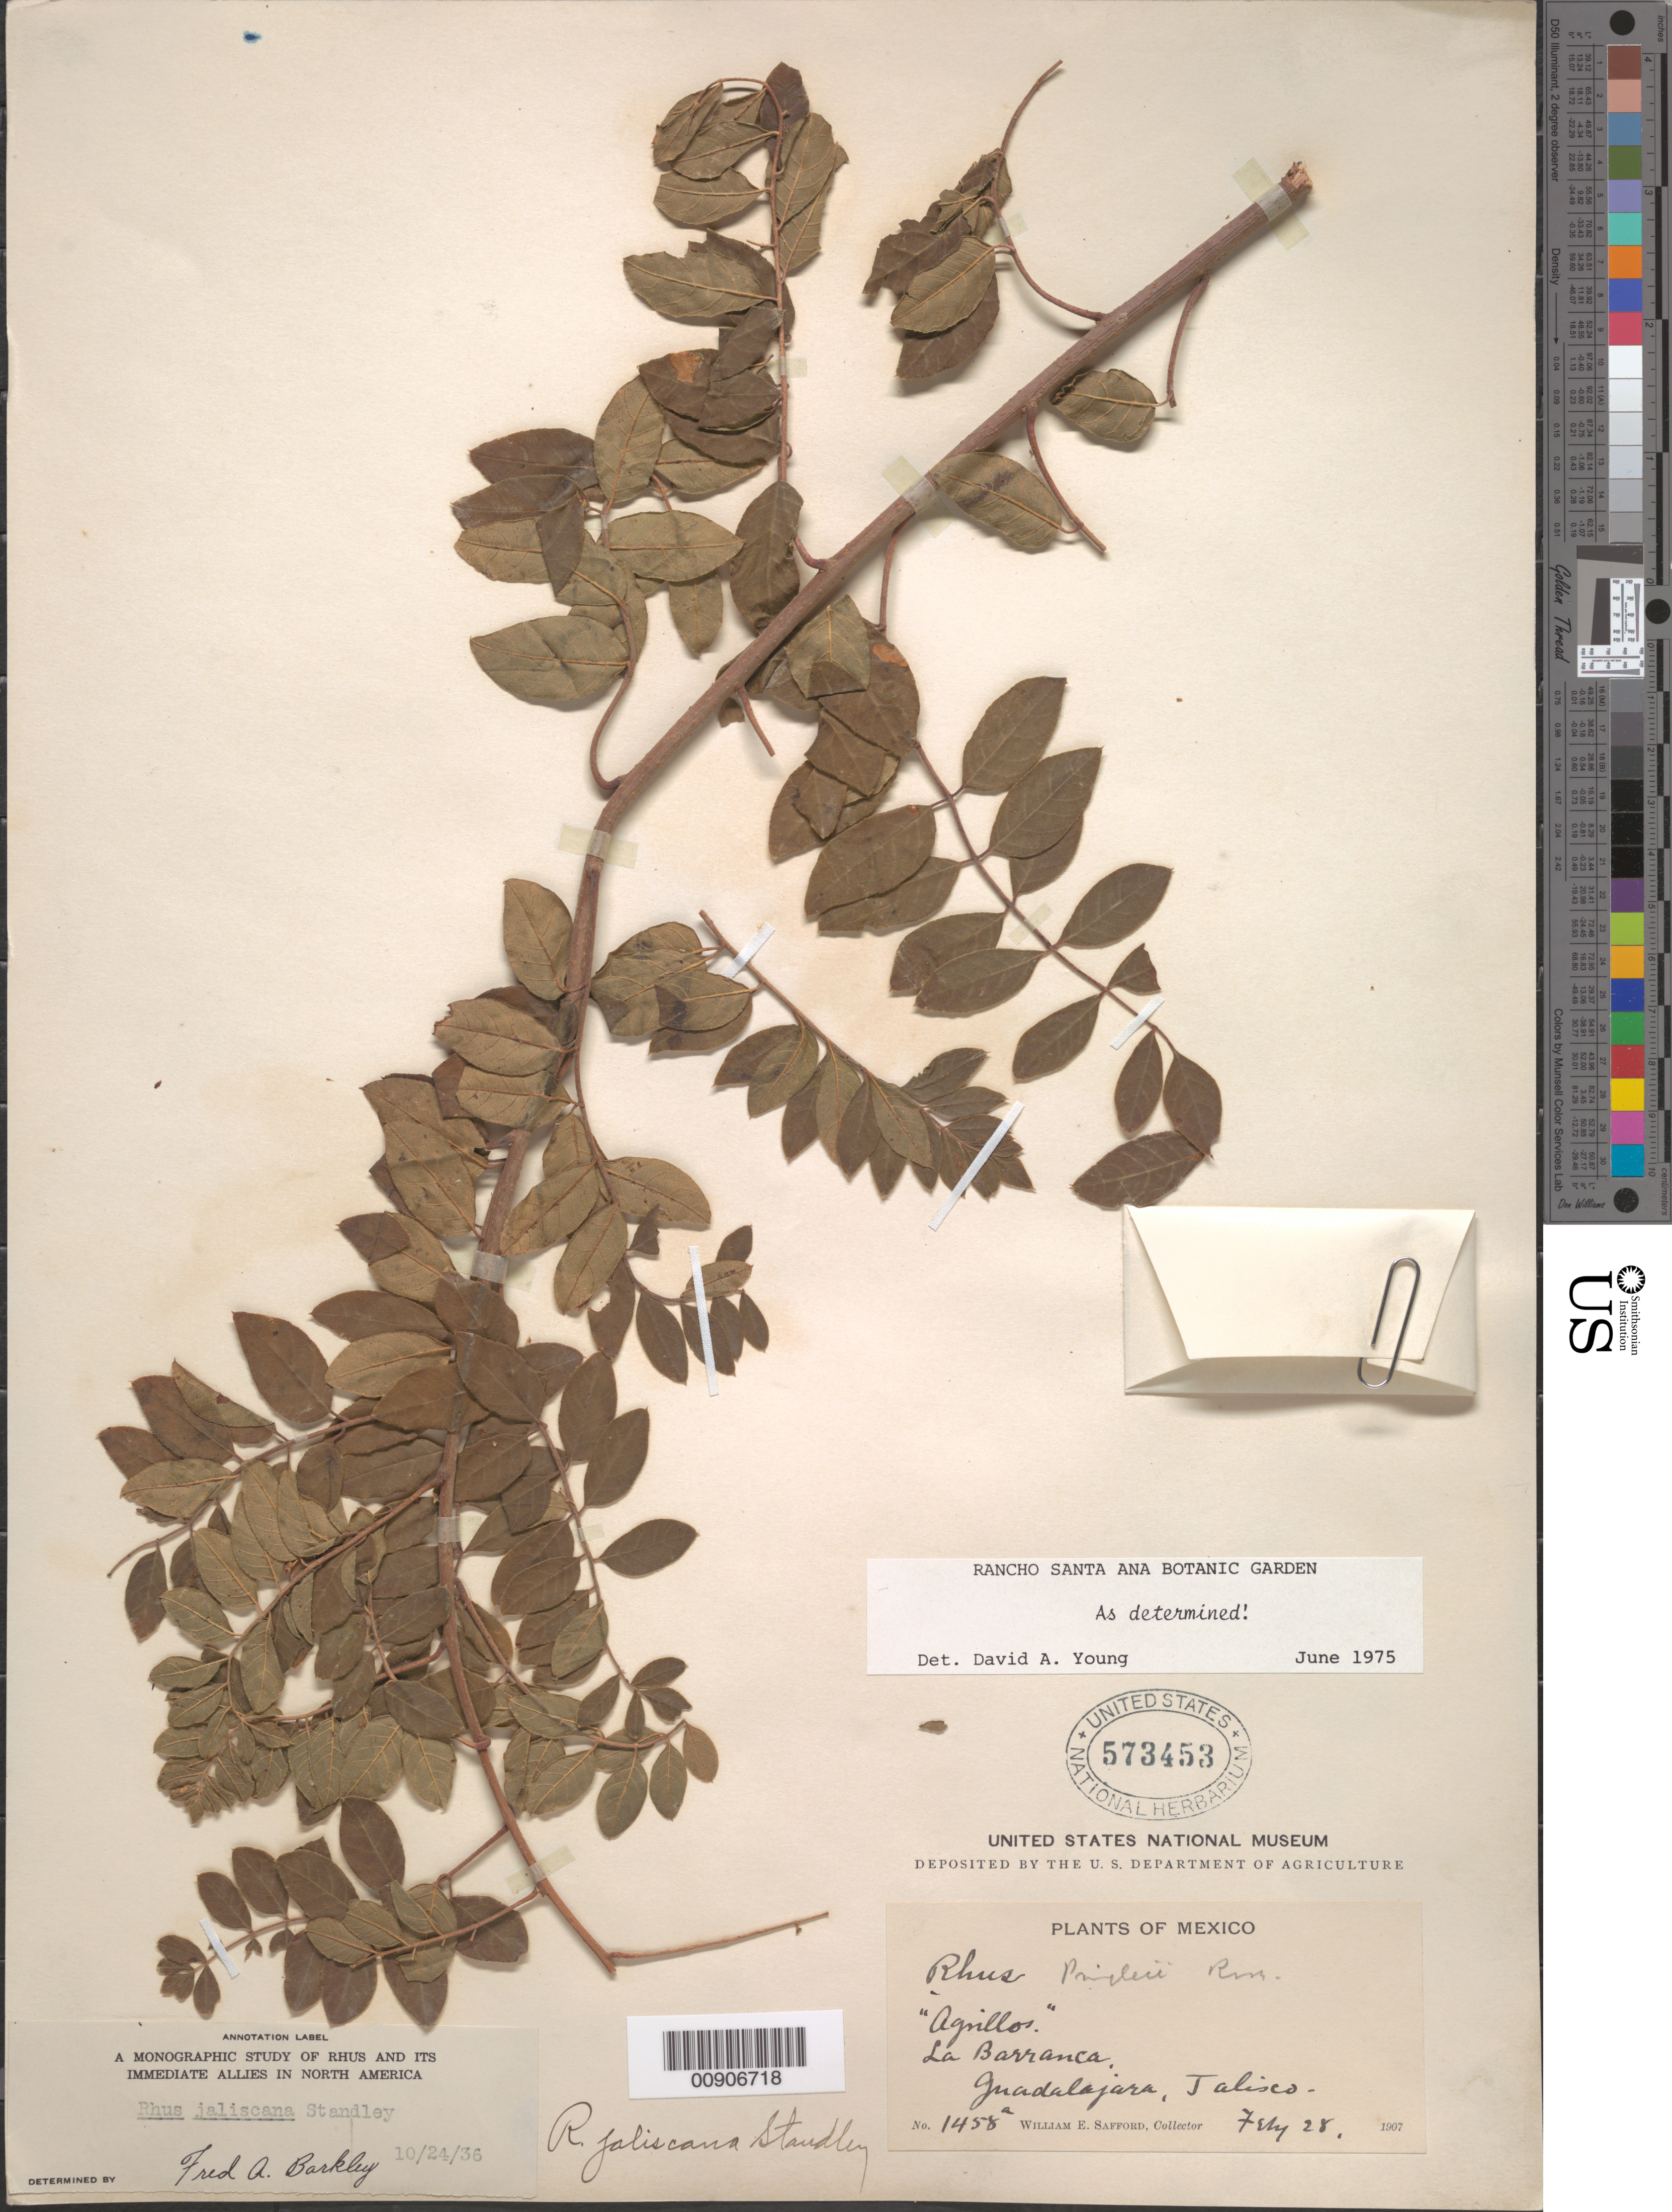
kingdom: Plantae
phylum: Tracheophyta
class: Magnoliopsida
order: Sapindales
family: Anacardiaceae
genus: Rhus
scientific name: Rhus jaliscana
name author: Standl.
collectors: W. E. Safford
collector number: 1458 a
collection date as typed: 28 Feb 1907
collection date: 1907-02-28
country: Mexico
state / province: Jalisco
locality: La Barranca. Guadalajara, Jalisco.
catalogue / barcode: US 573453